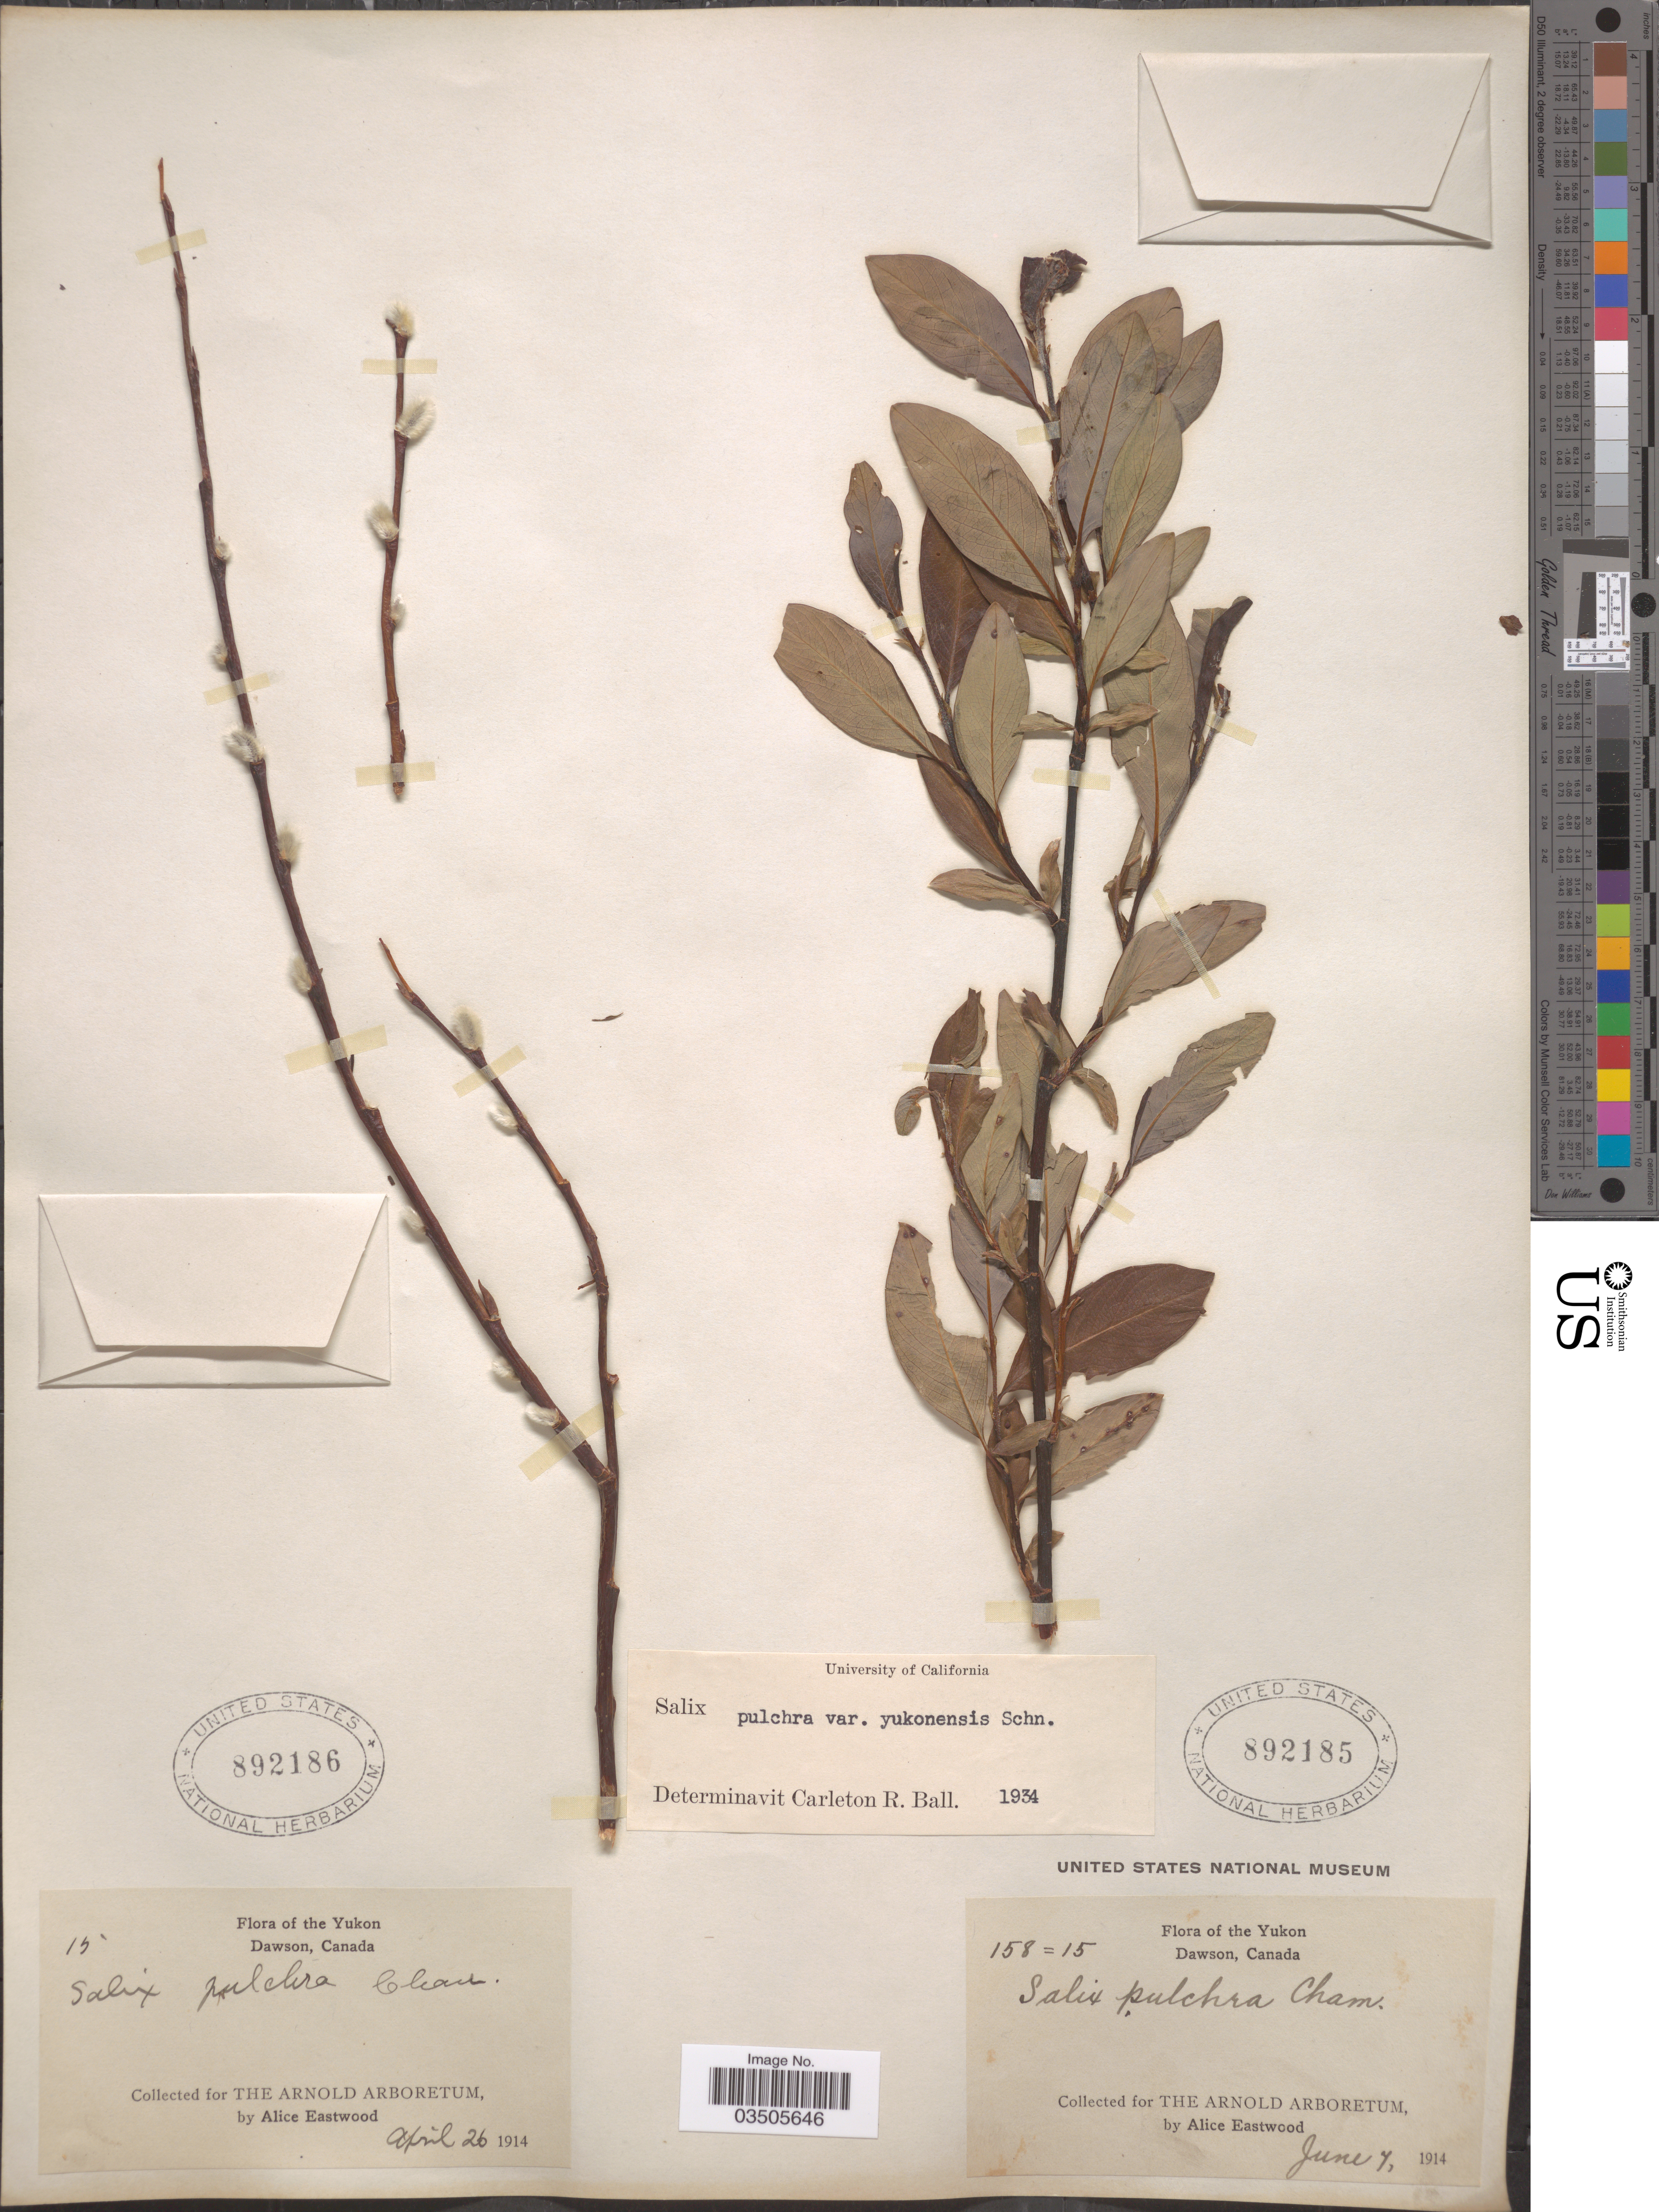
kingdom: Plantae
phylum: Tracheophyta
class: Magnoliopsida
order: Malpighiales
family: Salicaceae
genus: Salix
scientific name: Salix pulchra var. yukonensis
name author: C.K. Schneid.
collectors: A. Eastwood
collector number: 158=15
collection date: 1914-06-07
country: Canada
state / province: Yukon Territory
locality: Yukon. Dawson.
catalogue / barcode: US 892185-2